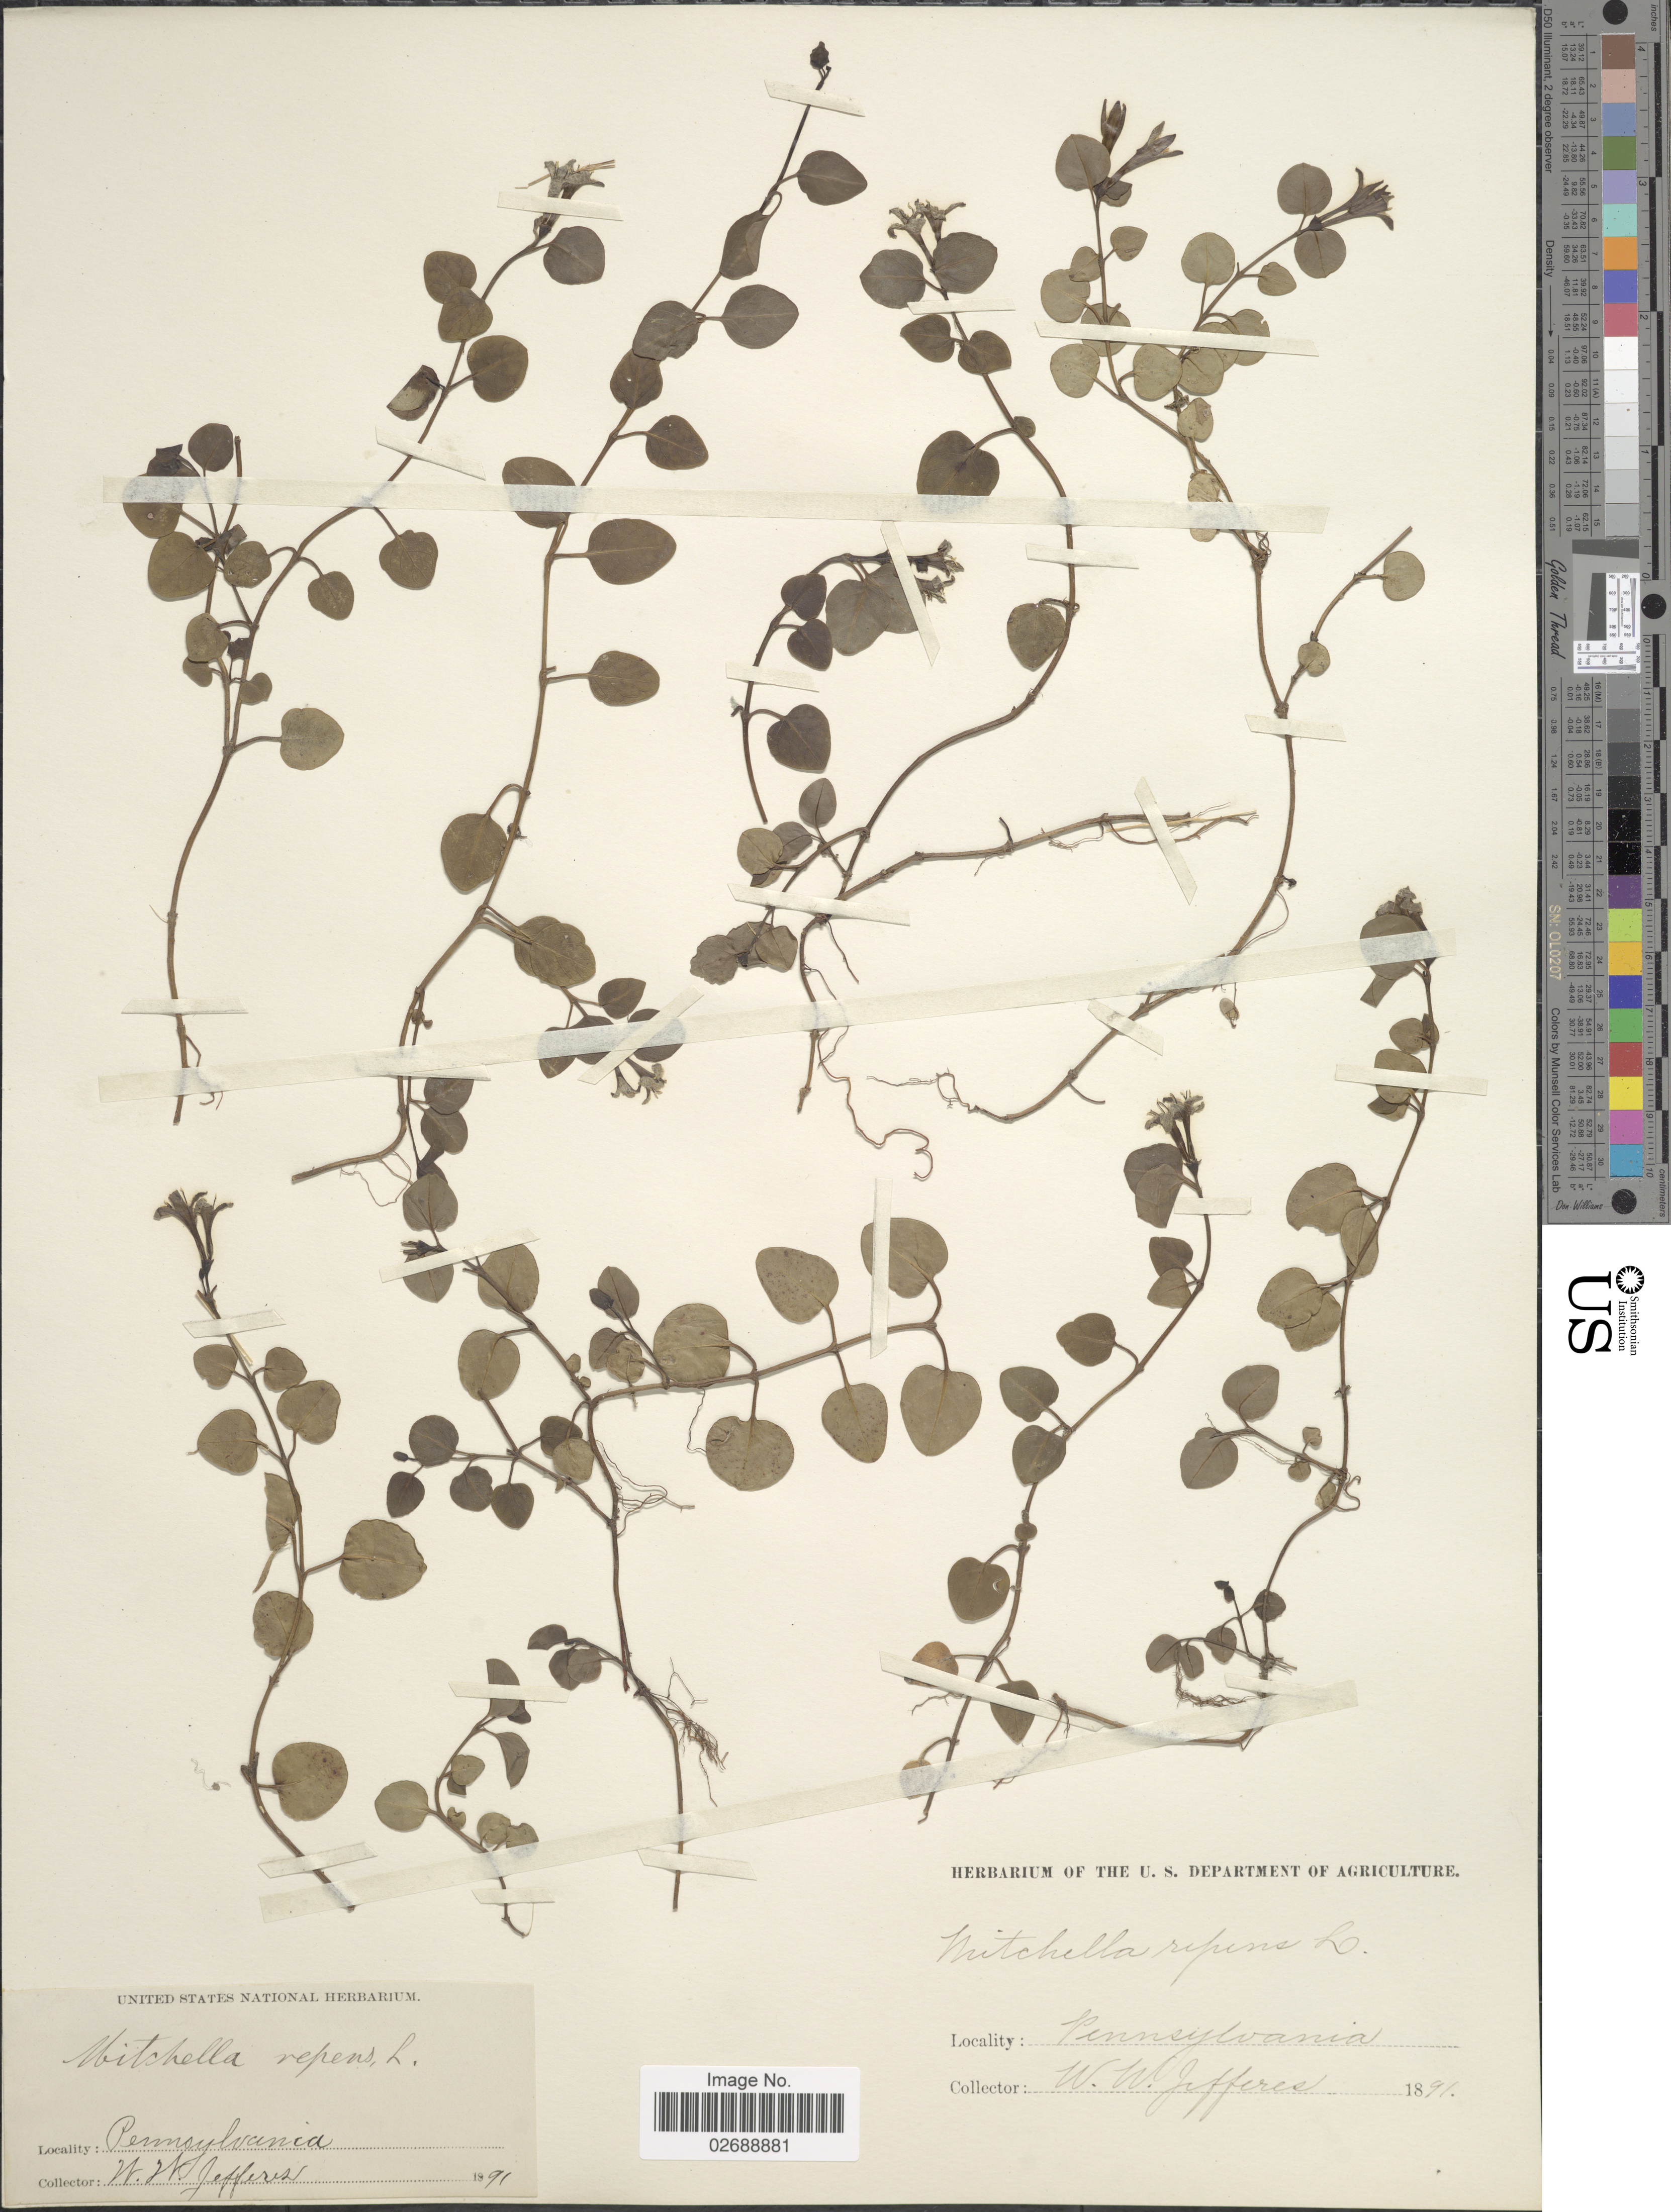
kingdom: Plantae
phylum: Tracheophyta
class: Magnoliopsida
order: Gentianales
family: Rubiaceae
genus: Mitchella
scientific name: Mitchella repens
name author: L.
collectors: W. Jeffries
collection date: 1891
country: United States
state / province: Pennsylvania